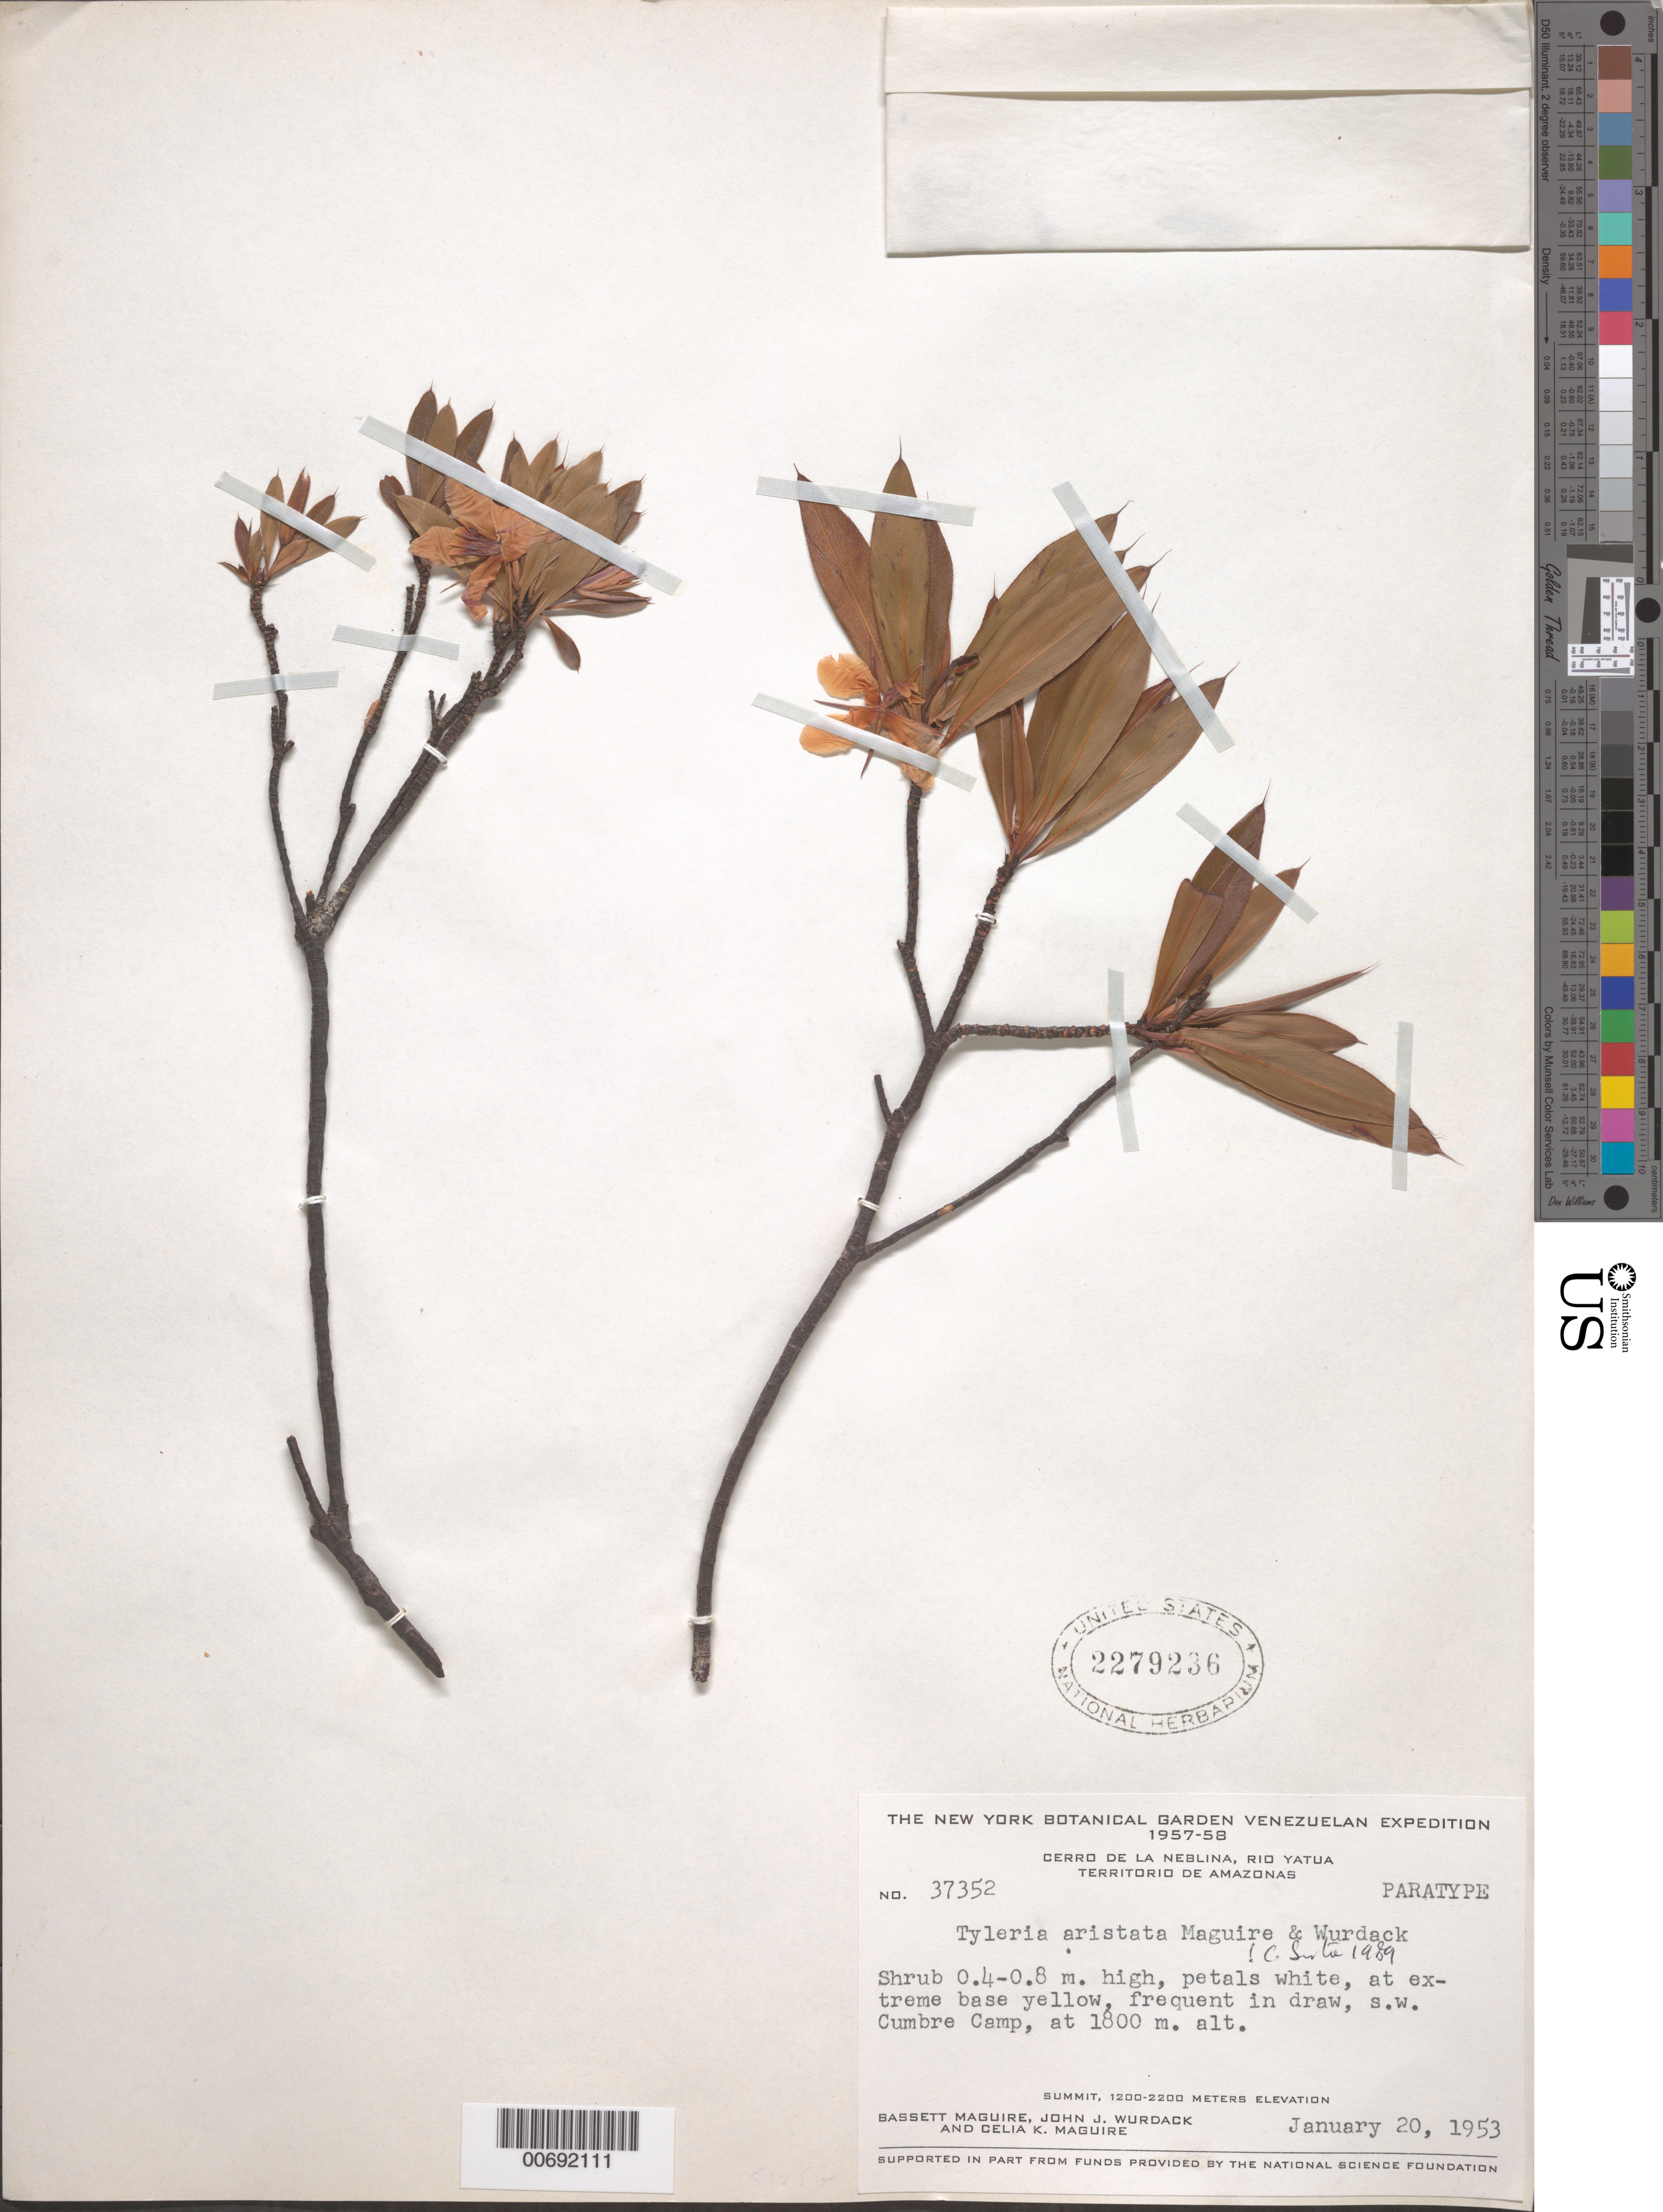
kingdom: Plantae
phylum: Tracheophyta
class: Magnoliopsida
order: Malpighiales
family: Ochnaceae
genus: Tyleria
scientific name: Tyleria aristata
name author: Maguire & Wurdack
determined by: Sastre, C. H. L.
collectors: B. Maguire, J. J. Wurdack & C. K. Maguire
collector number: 37352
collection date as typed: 20-Jan-53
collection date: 1953-01-20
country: Venezuela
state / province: Amazonas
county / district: Río Negro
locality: Cerro de la Neblina, Cumbre Camp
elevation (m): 1800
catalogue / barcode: US 2279236